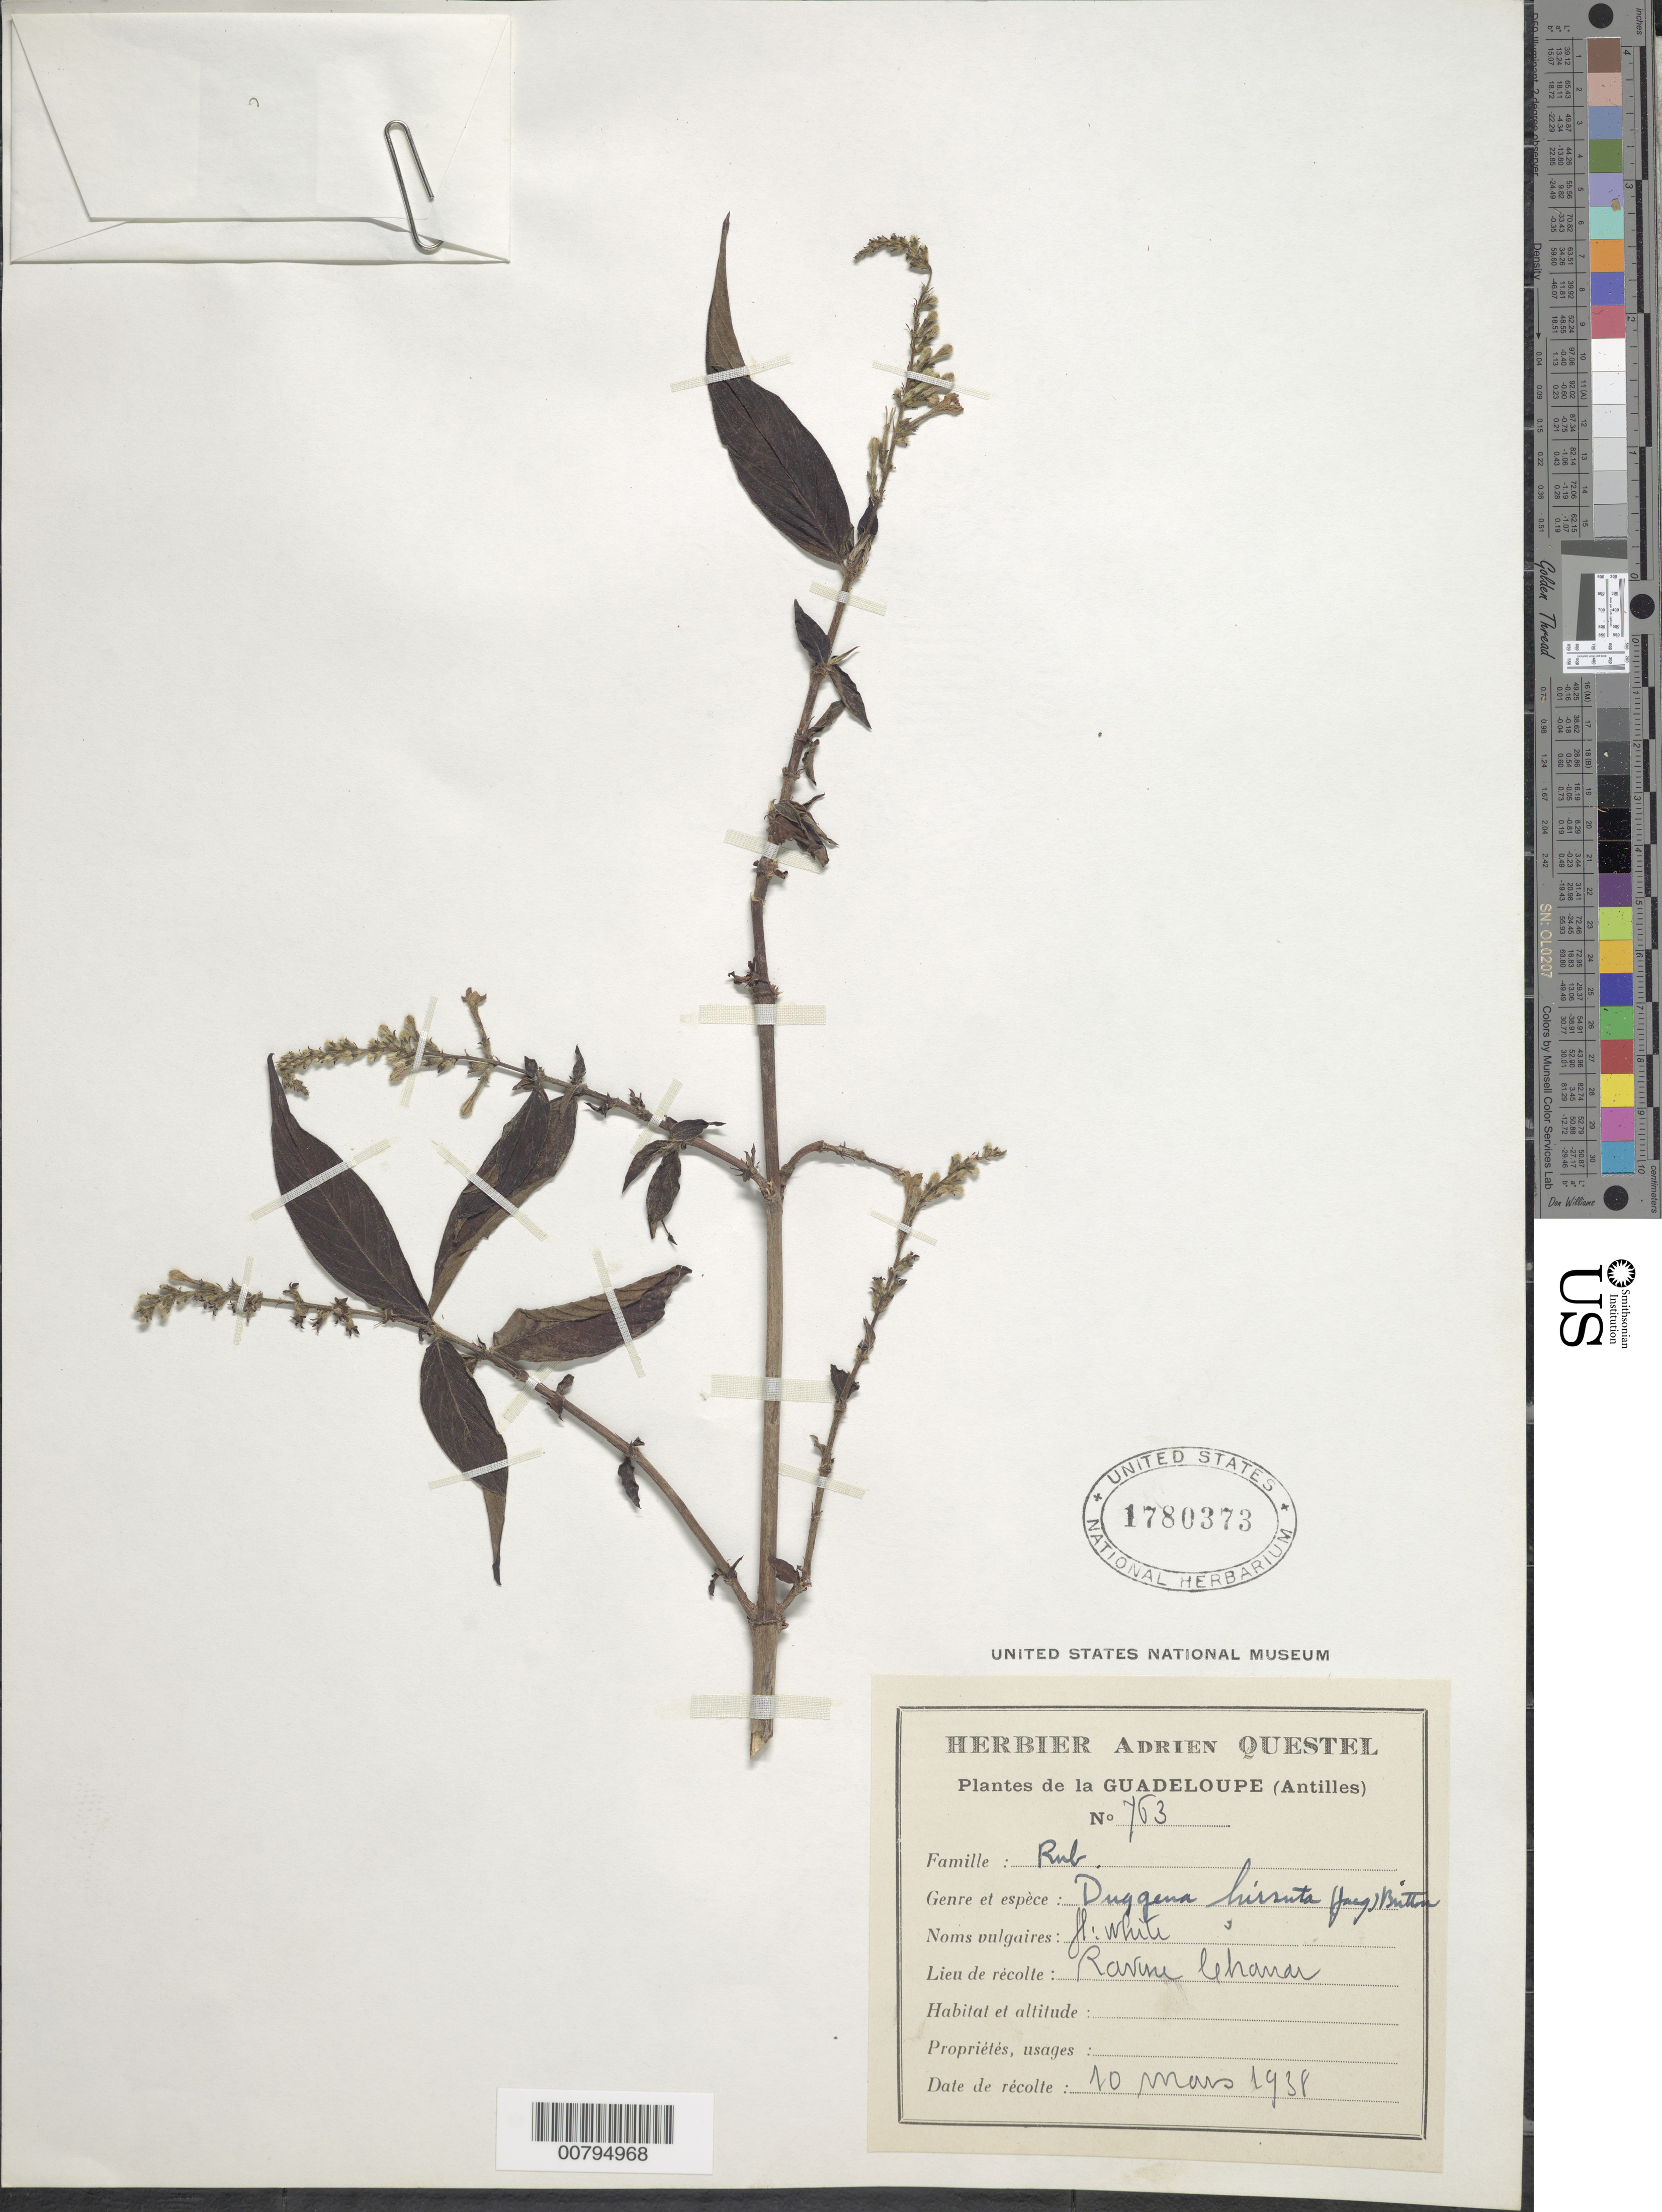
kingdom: Plantae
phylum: Tracheophyta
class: Magnoliopsida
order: Gentianales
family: Rubiaceae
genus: Gonzalagunia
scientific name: Gonzalagunia hirsuta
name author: Schum.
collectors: A. Questel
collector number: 763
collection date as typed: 10 Mar 1938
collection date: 1938-03-10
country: Guadeloupe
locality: Ravine le hanar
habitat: Ravine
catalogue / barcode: US 1780373